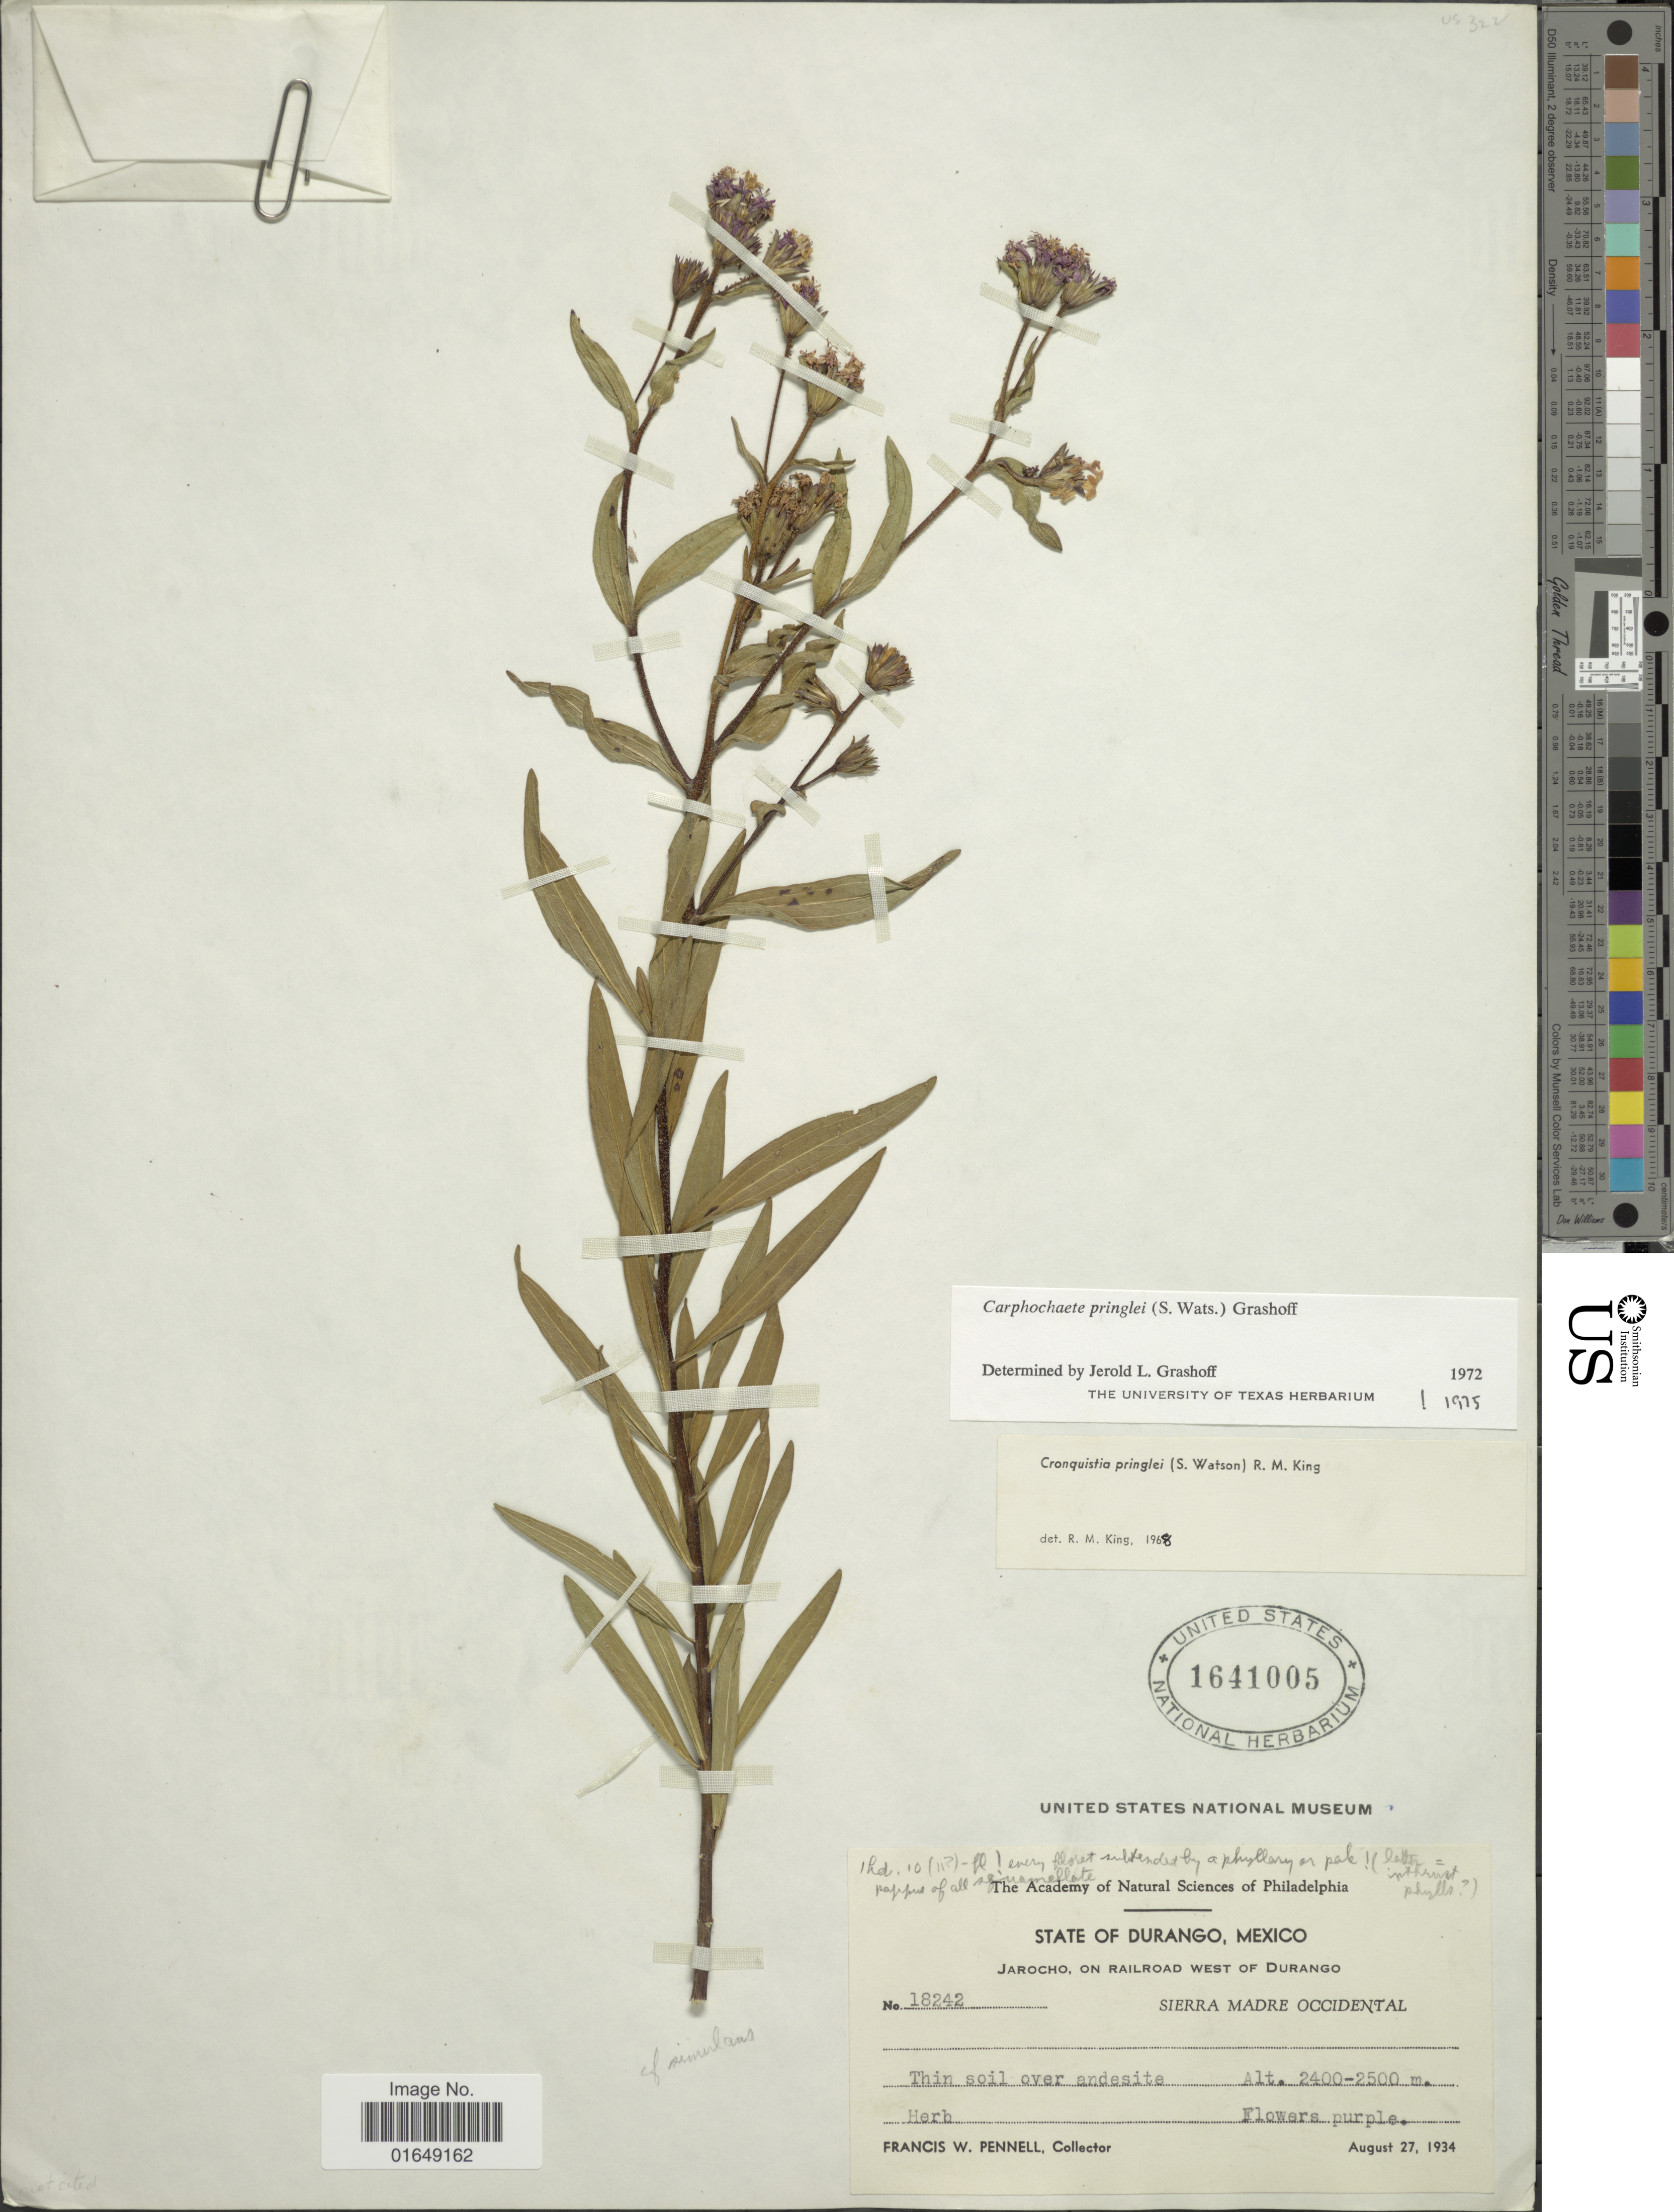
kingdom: Plantae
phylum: Tracheophyta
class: Magnoliopsida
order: Asterales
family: Asteraceae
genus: Cronquistia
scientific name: Cronquistia pringlei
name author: (S. Watson) R.M. King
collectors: F. W. Pennell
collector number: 18242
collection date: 1934-08-27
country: Mexico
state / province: Durango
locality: Jarocho, on railroad west of Durango, Sierra Madre Occidental.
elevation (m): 2400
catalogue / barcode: US 1641005